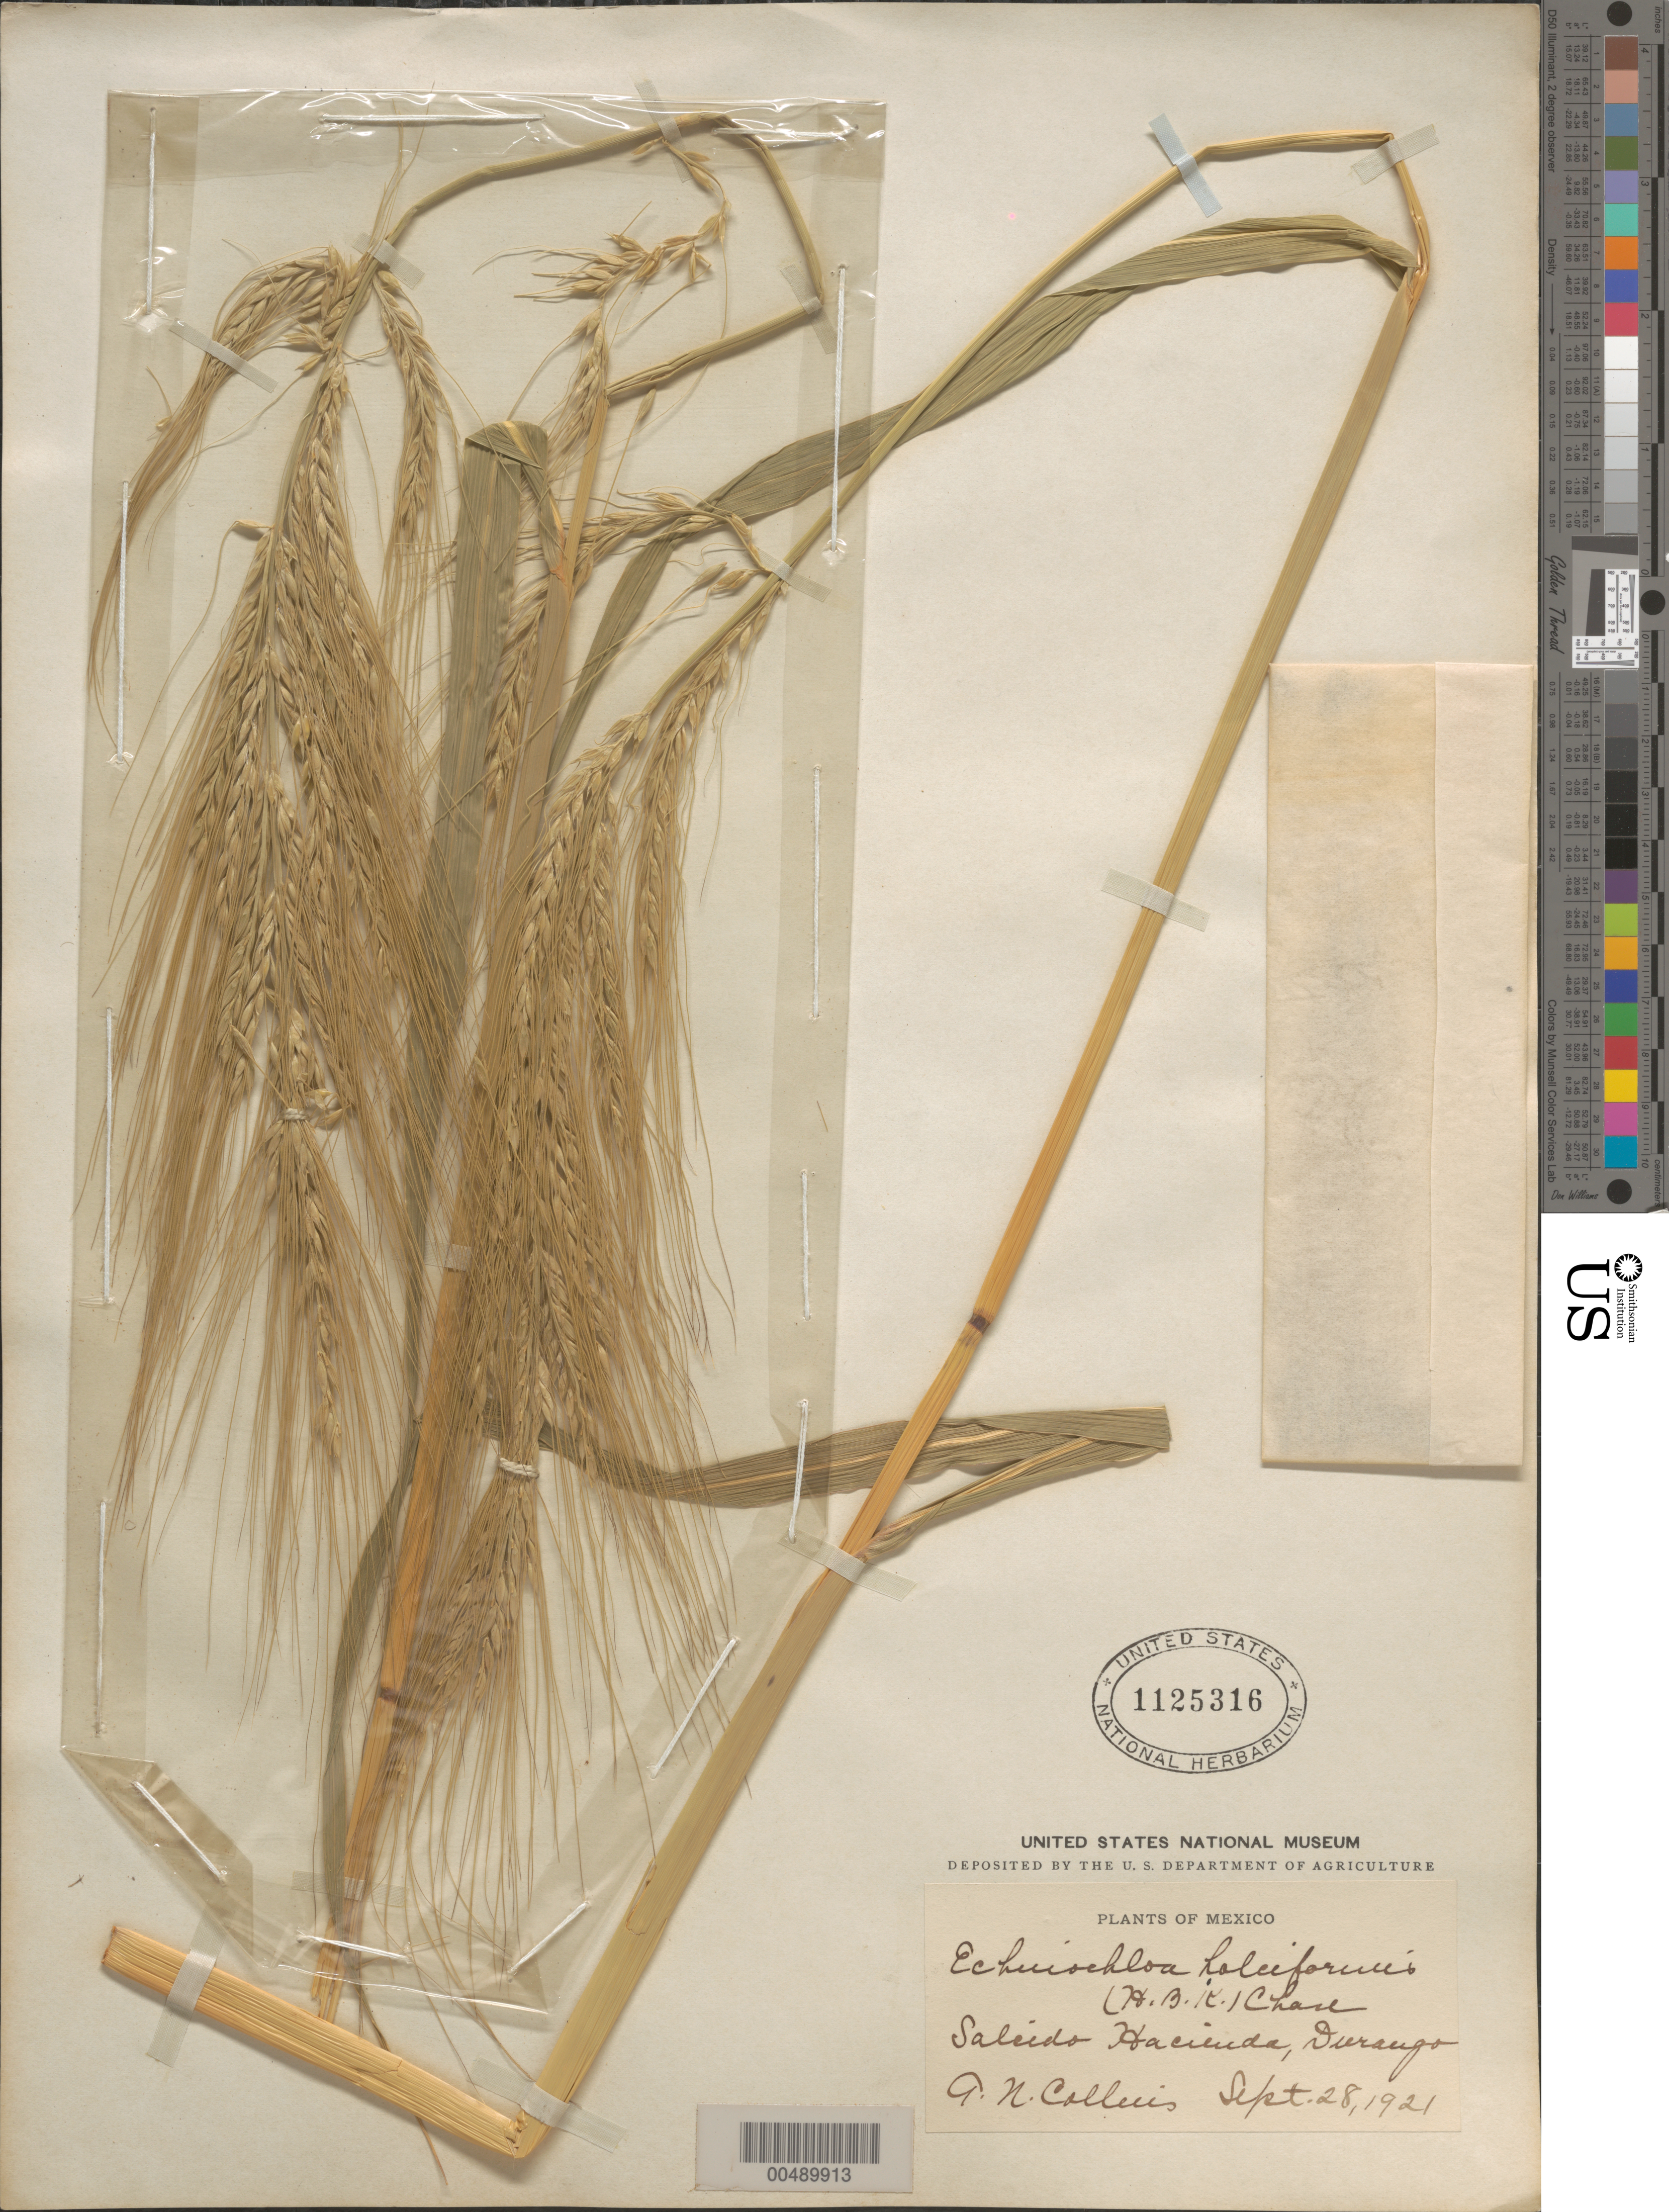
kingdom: Plantae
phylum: Tracheophyta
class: Liliopsida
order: Poales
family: Poaceae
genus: Echinochloa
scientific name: Echinochloa holciformis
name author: (Kunth) Chase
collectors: G. Collins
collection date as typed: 28 Sep 1921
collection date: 1921-09-28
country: Mexico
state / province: Durango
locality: Salcido Hacienda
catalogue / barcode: US 1125316